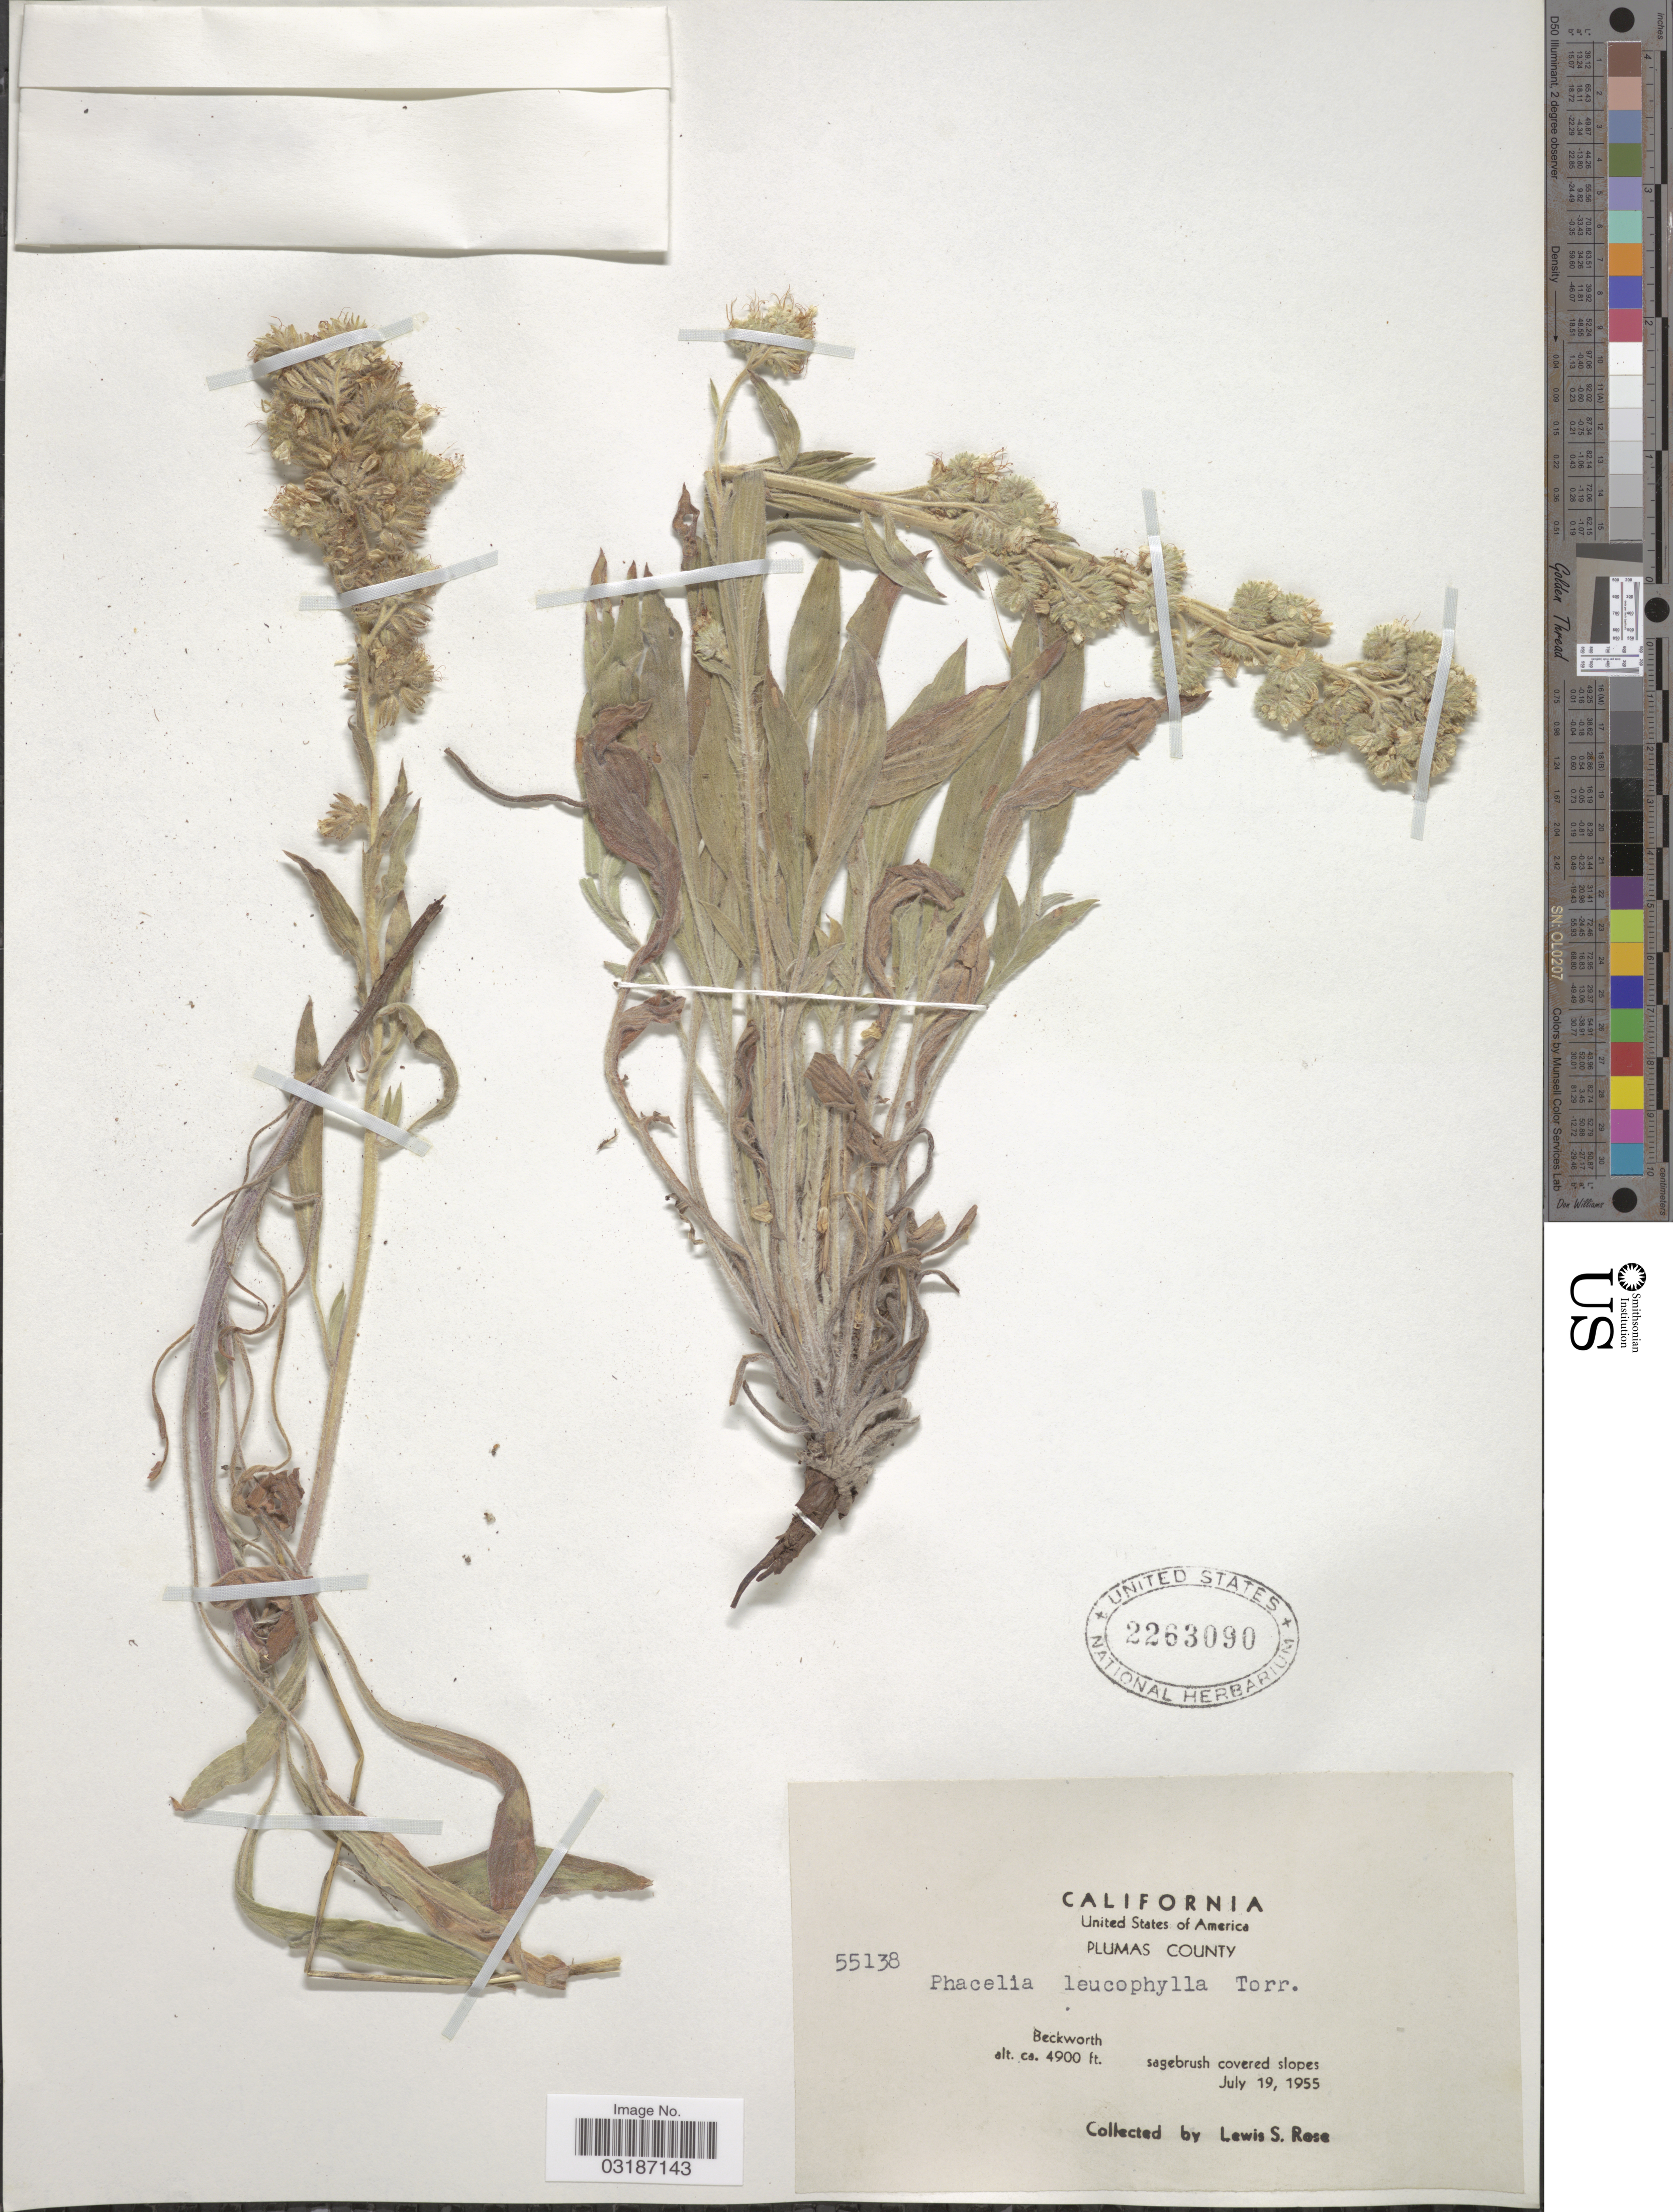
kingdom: Plantae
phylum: Tracheophyta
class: Magnoliopsida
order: Boraginales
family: Hydrophyllaceae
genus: Phacelia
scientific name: Phacelia leucophylla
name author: Torr.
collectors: L. S. Rose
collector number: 55138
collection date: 1955-07-19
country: United States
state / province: California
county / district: Plumas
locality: Plumas County. Beckworth.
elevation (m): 1494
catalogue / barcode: US 2263090